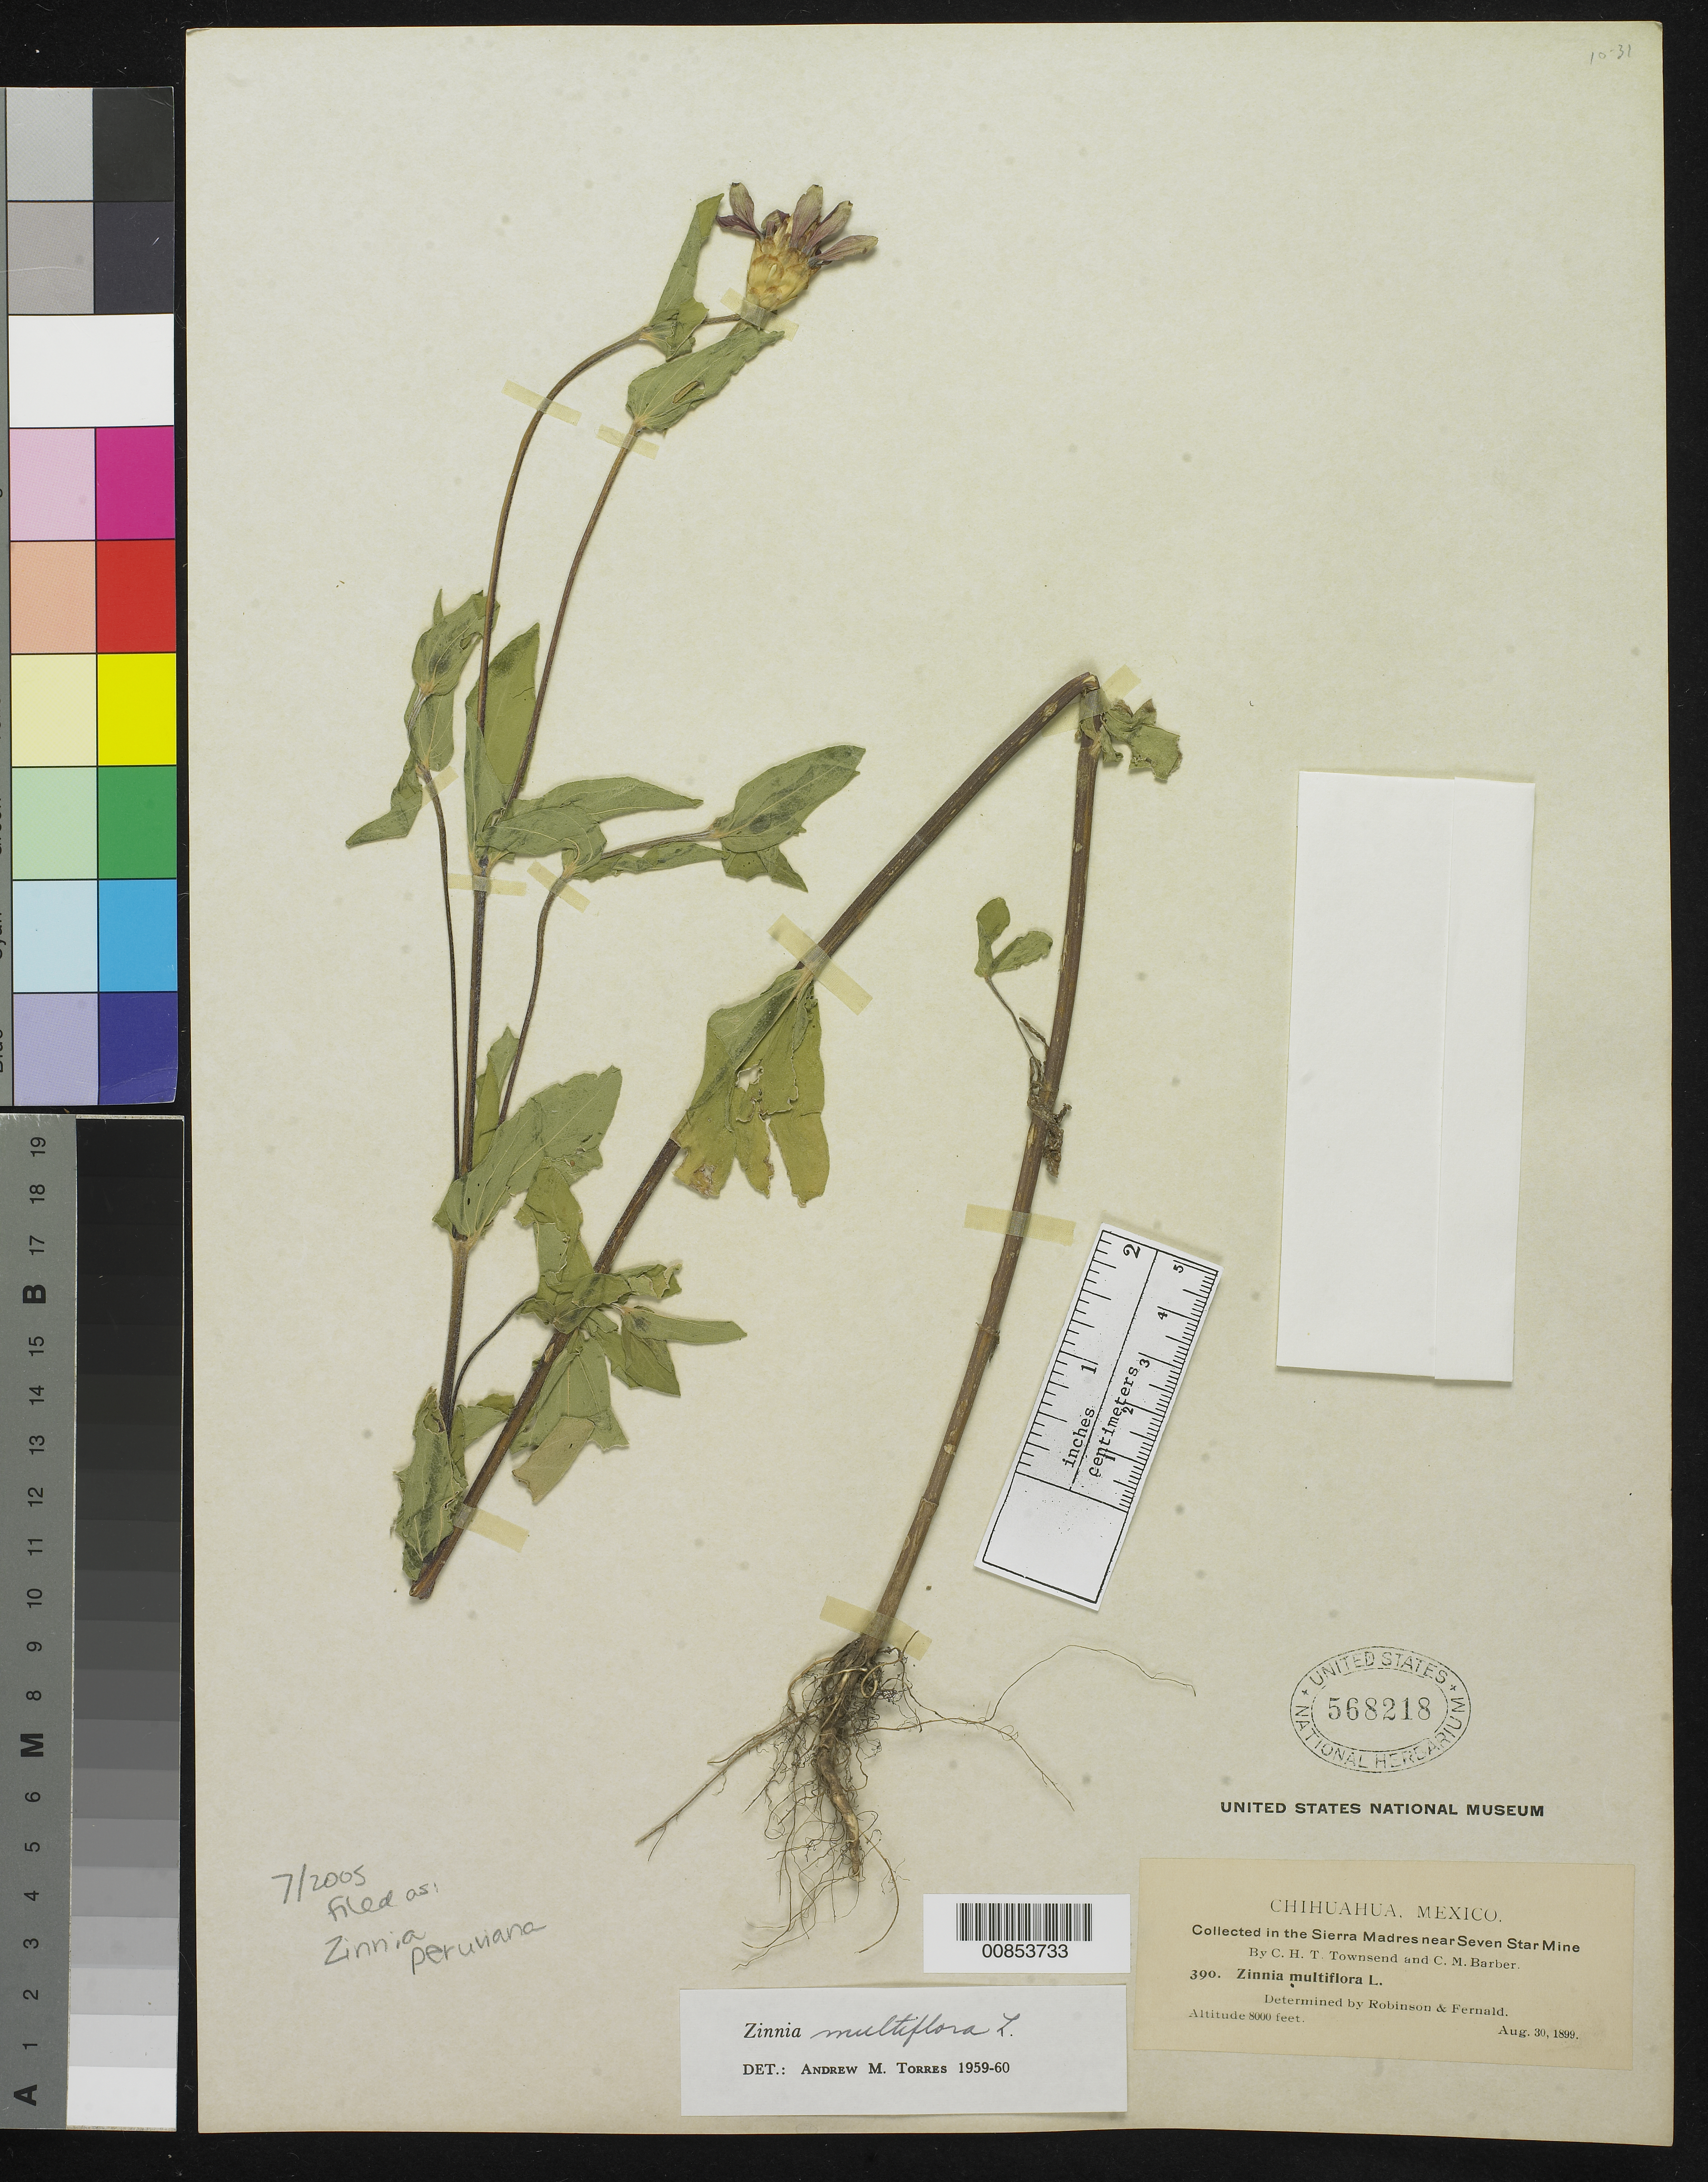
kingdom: Plantae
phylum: Tracheophyta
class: Magnoliopsida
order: Asterales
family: Asteraceae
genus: Zinnia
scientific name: Zinnia peruviana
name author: (L.) L.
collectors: C. H. T. Townsend & C. Barber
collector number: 390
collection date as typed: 30 Aug 1899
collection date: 1899-08-30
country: Mexico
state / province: Chihuahua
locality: In the Sierra Madre near Seven Star Mine.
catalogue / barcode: US 568218